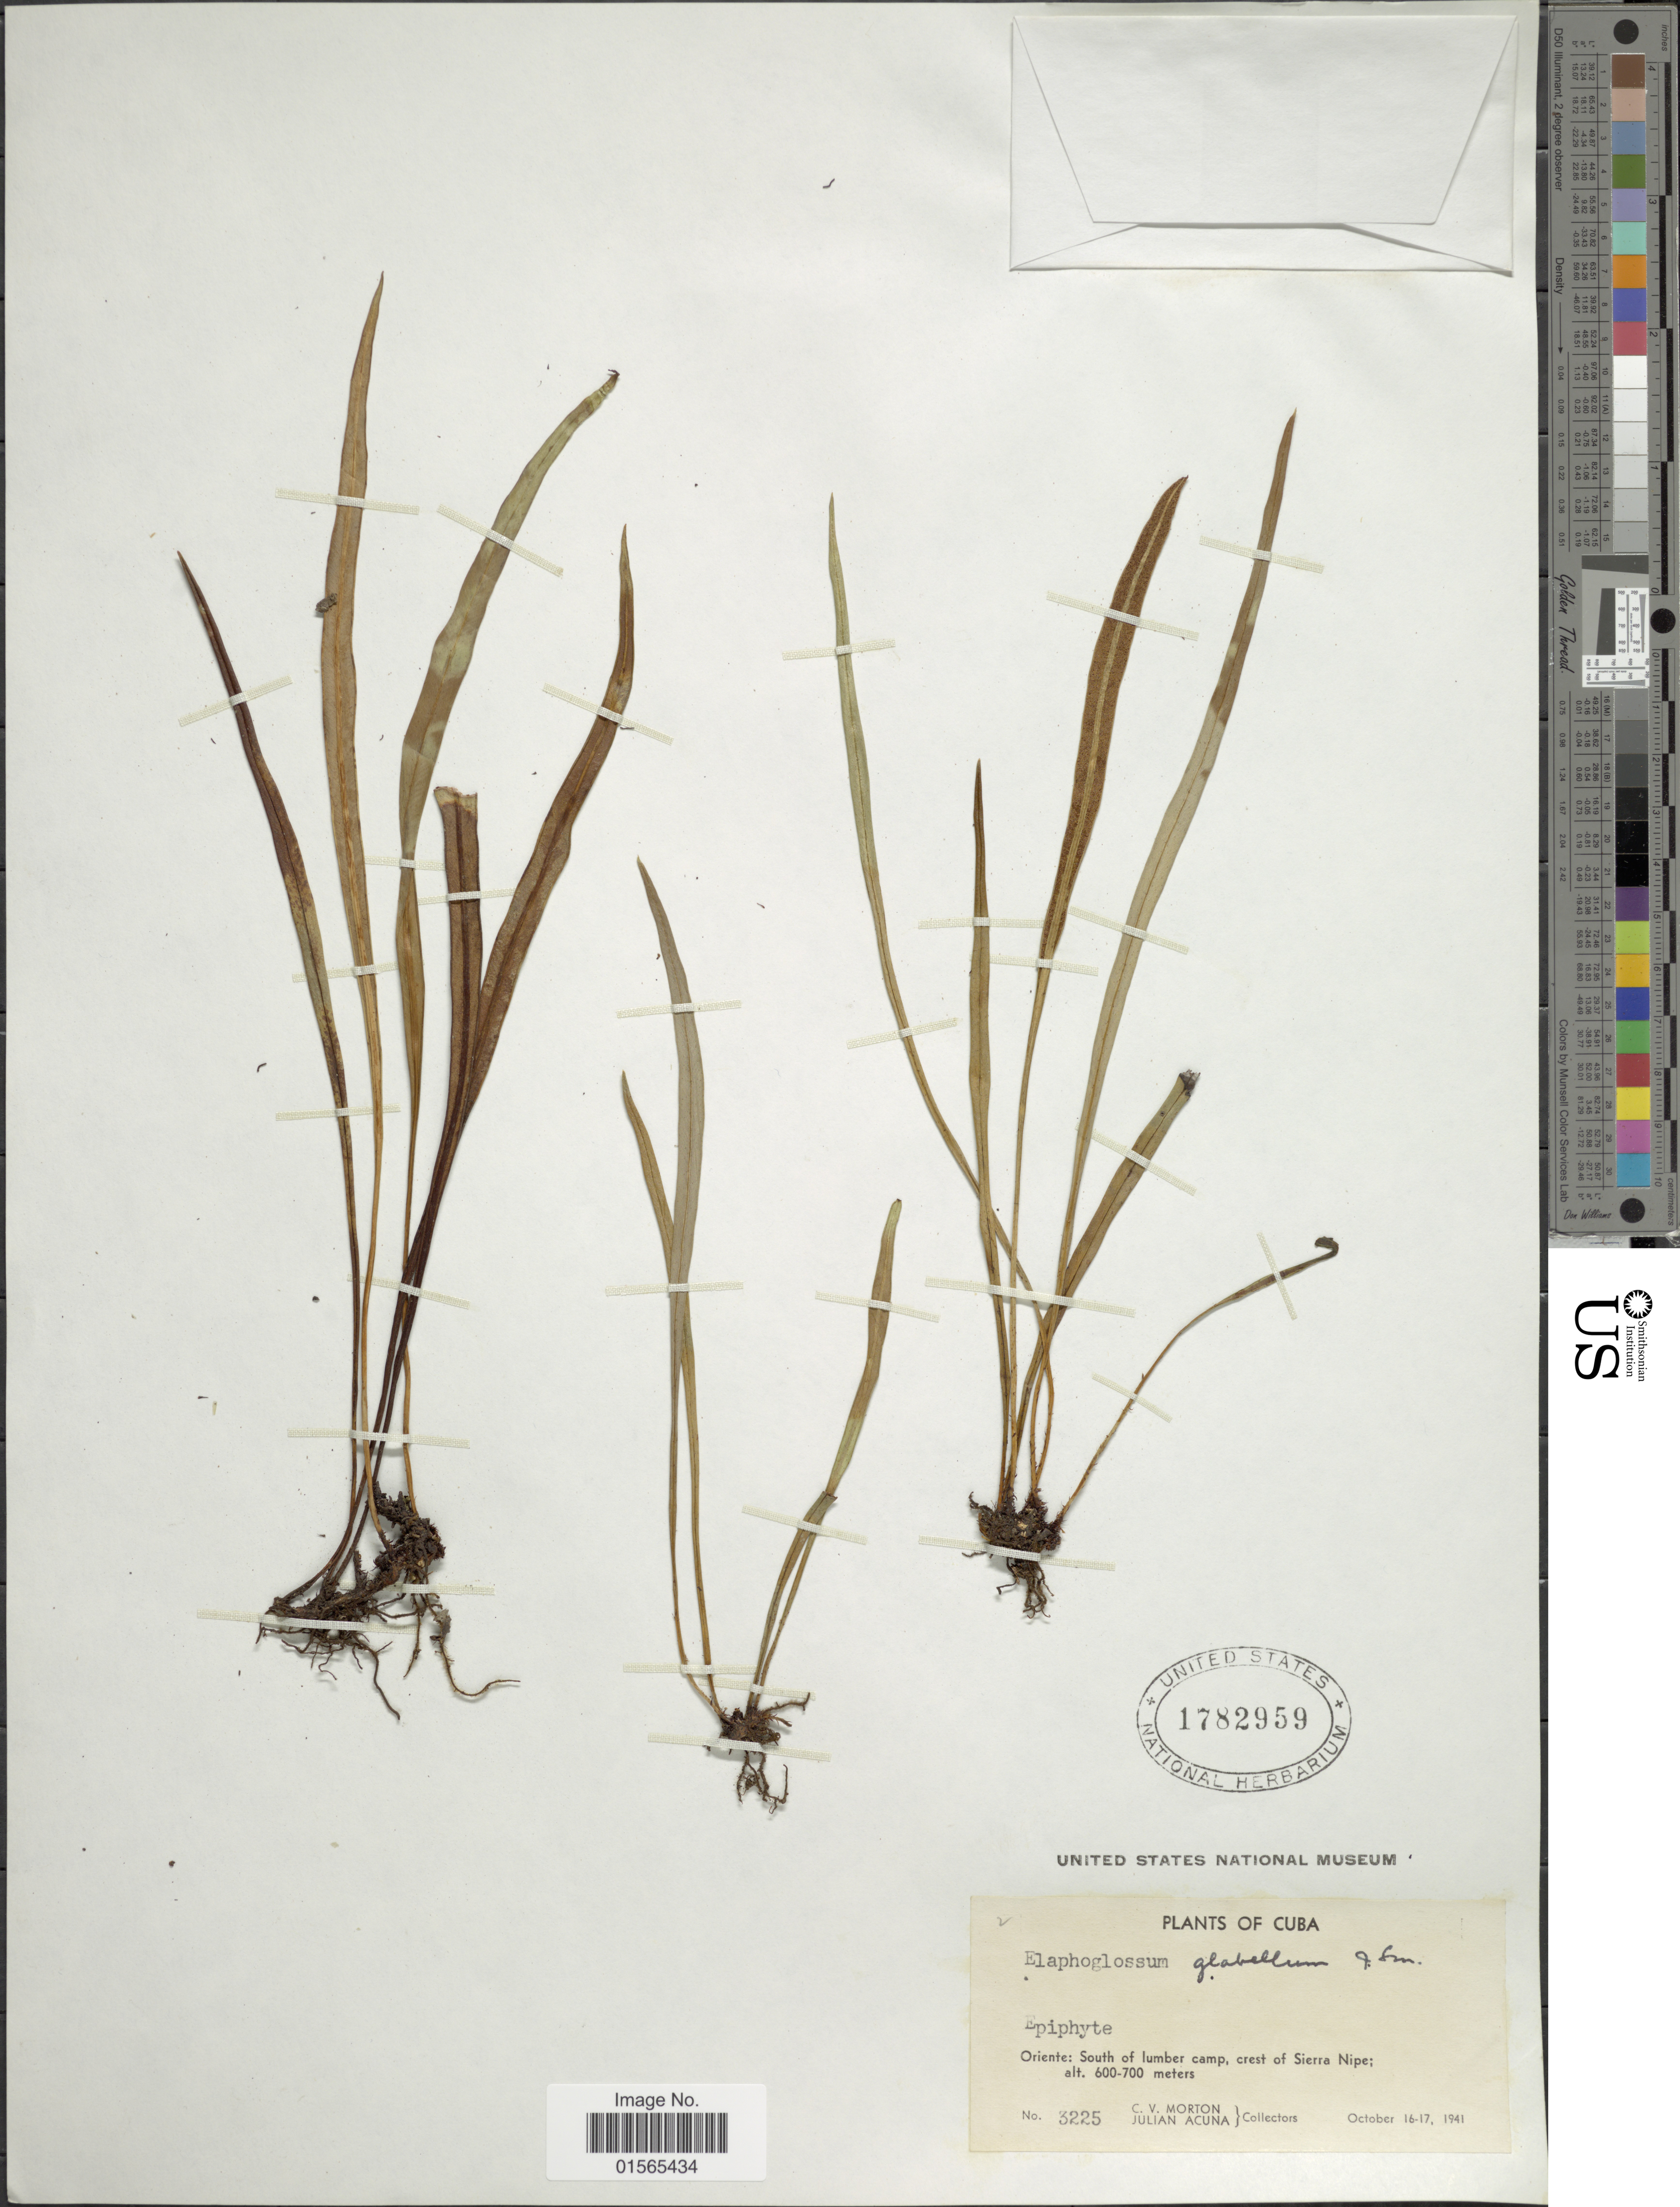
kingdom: Plantae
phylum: Tracheophyta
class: Polypodiopsida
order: Polypodiales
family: Dryopteridaceae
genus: Elaphoglossum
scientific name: Elaphoglossum glabellum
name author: J. Sm.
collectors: C. V. Morton & J. B. Acuña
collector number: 3225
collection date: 1941-10-16/1941-10-17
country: Cuba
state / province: Oriente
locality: South of lumber camp, crest of Sierra Nipe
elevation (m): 600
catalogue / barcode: US 1782959